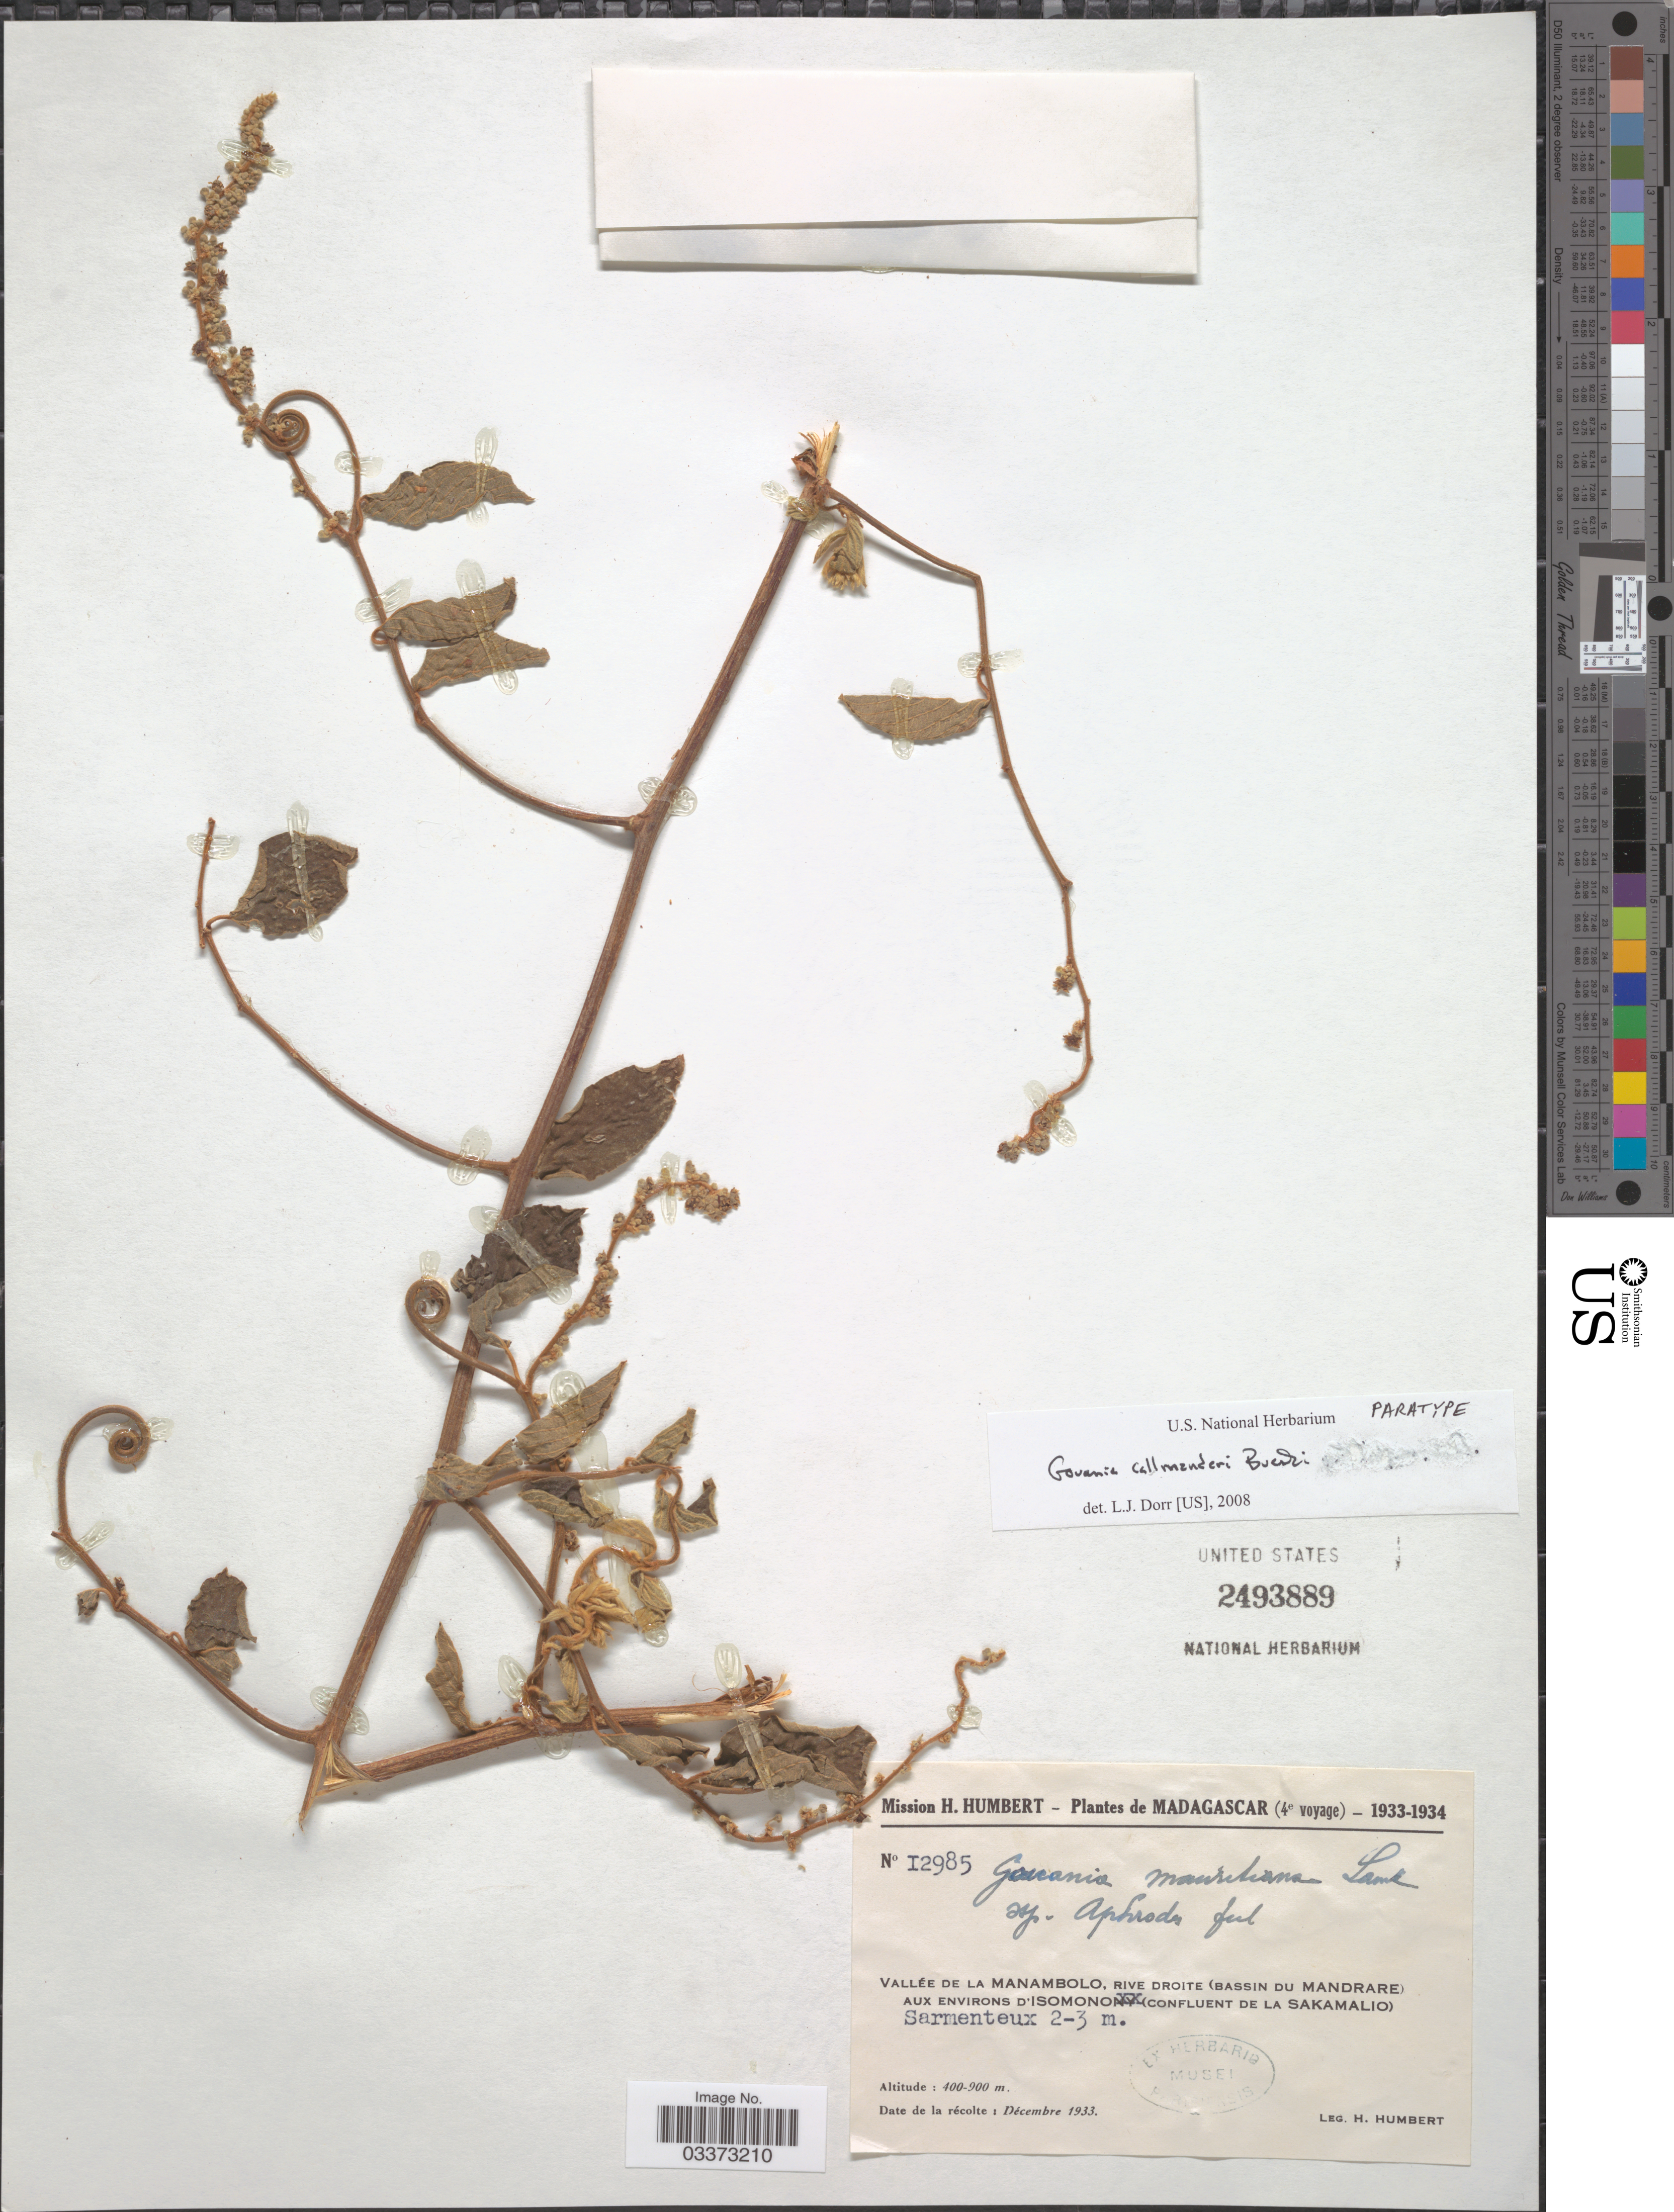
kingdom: Plantae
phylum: Tracheophyta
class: Magnoliopsida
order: Rosales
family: Rhamnaceae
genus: Gouania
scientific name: Gouania callmanderi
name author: Buerki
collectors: H. Humbert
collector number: I2985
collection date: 1933-12-01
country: Madagascar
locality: Vallée de la Manambolo, rive droite ( bassin du Mandrare) aux environs d'Isomono (confluent de la Sakamalio).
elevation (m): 400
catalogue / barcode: US 2493889